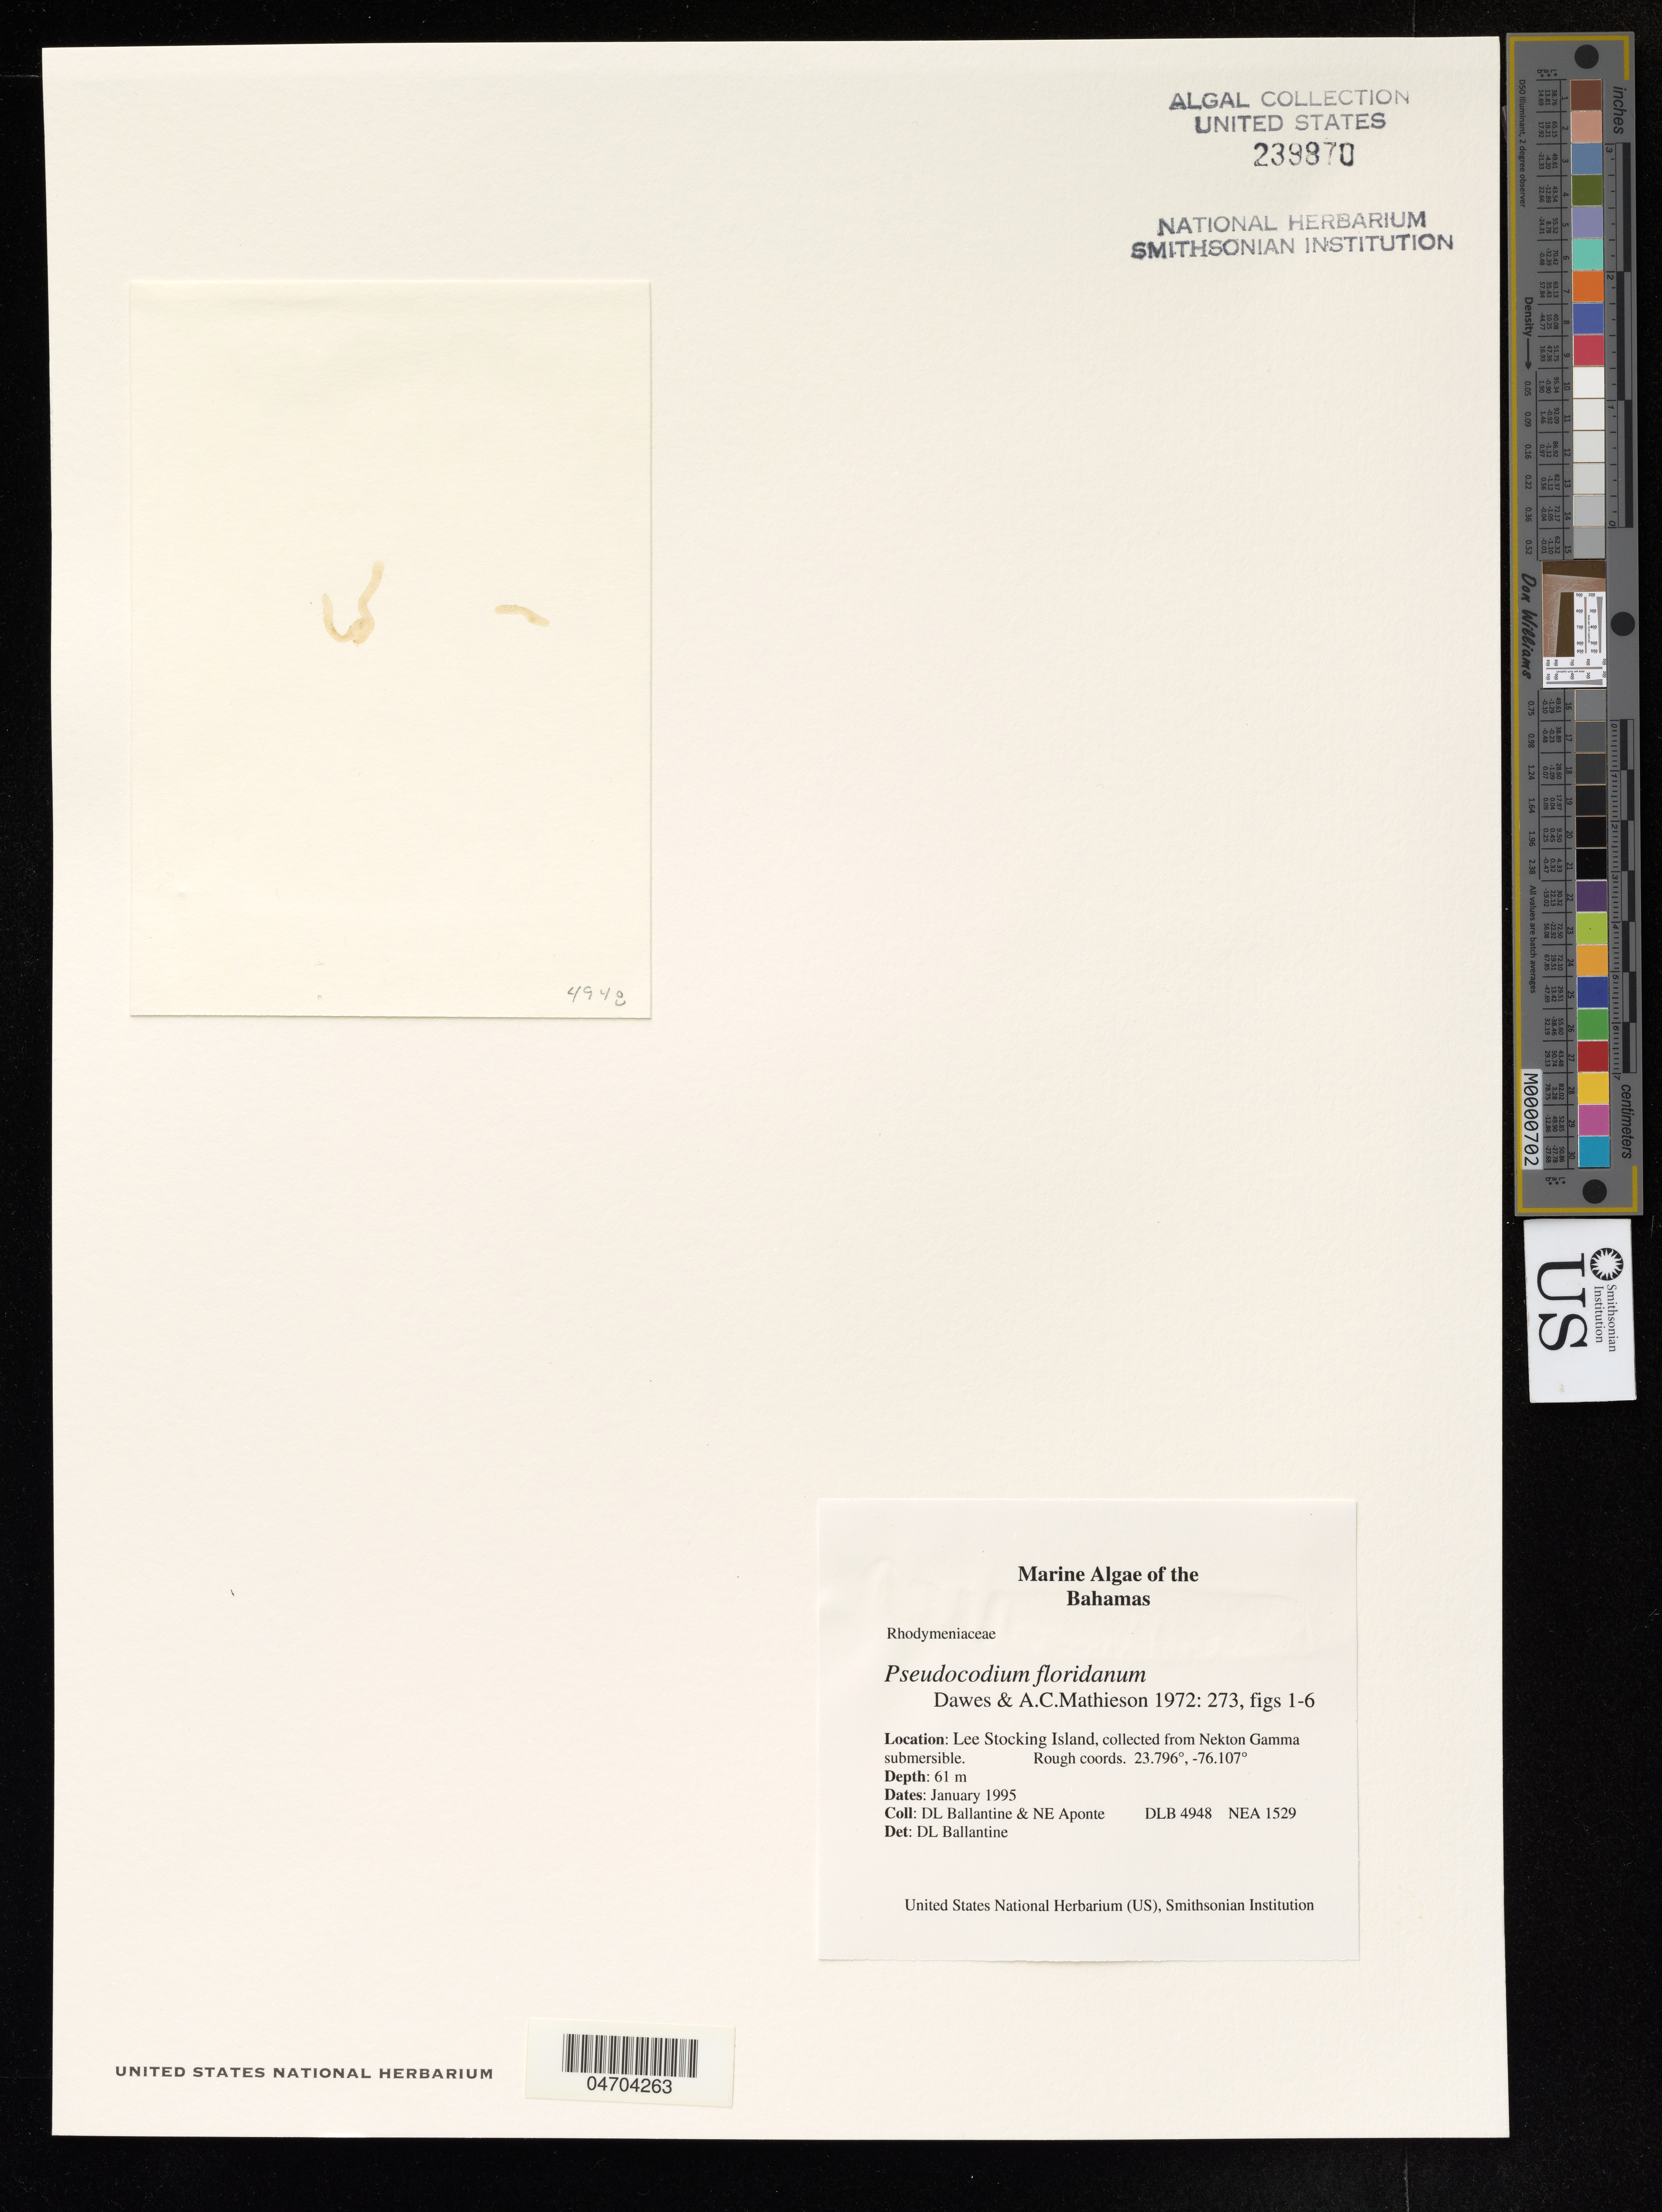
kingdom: Plantae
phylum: Chlorophyta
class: Ulvophyceae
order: Bryopsidales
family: Pseudocodiaceae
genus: Pseudocodium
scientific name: Pseudocodium floridanum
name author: Dawes & A.C. Mathieson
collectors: D. Ballantine & N. E. Aponte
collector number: DLB4948/NEA1529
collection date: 1995-01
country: Bahamas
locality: Lee Stocking Island.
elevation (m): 61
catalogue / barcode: US 239870